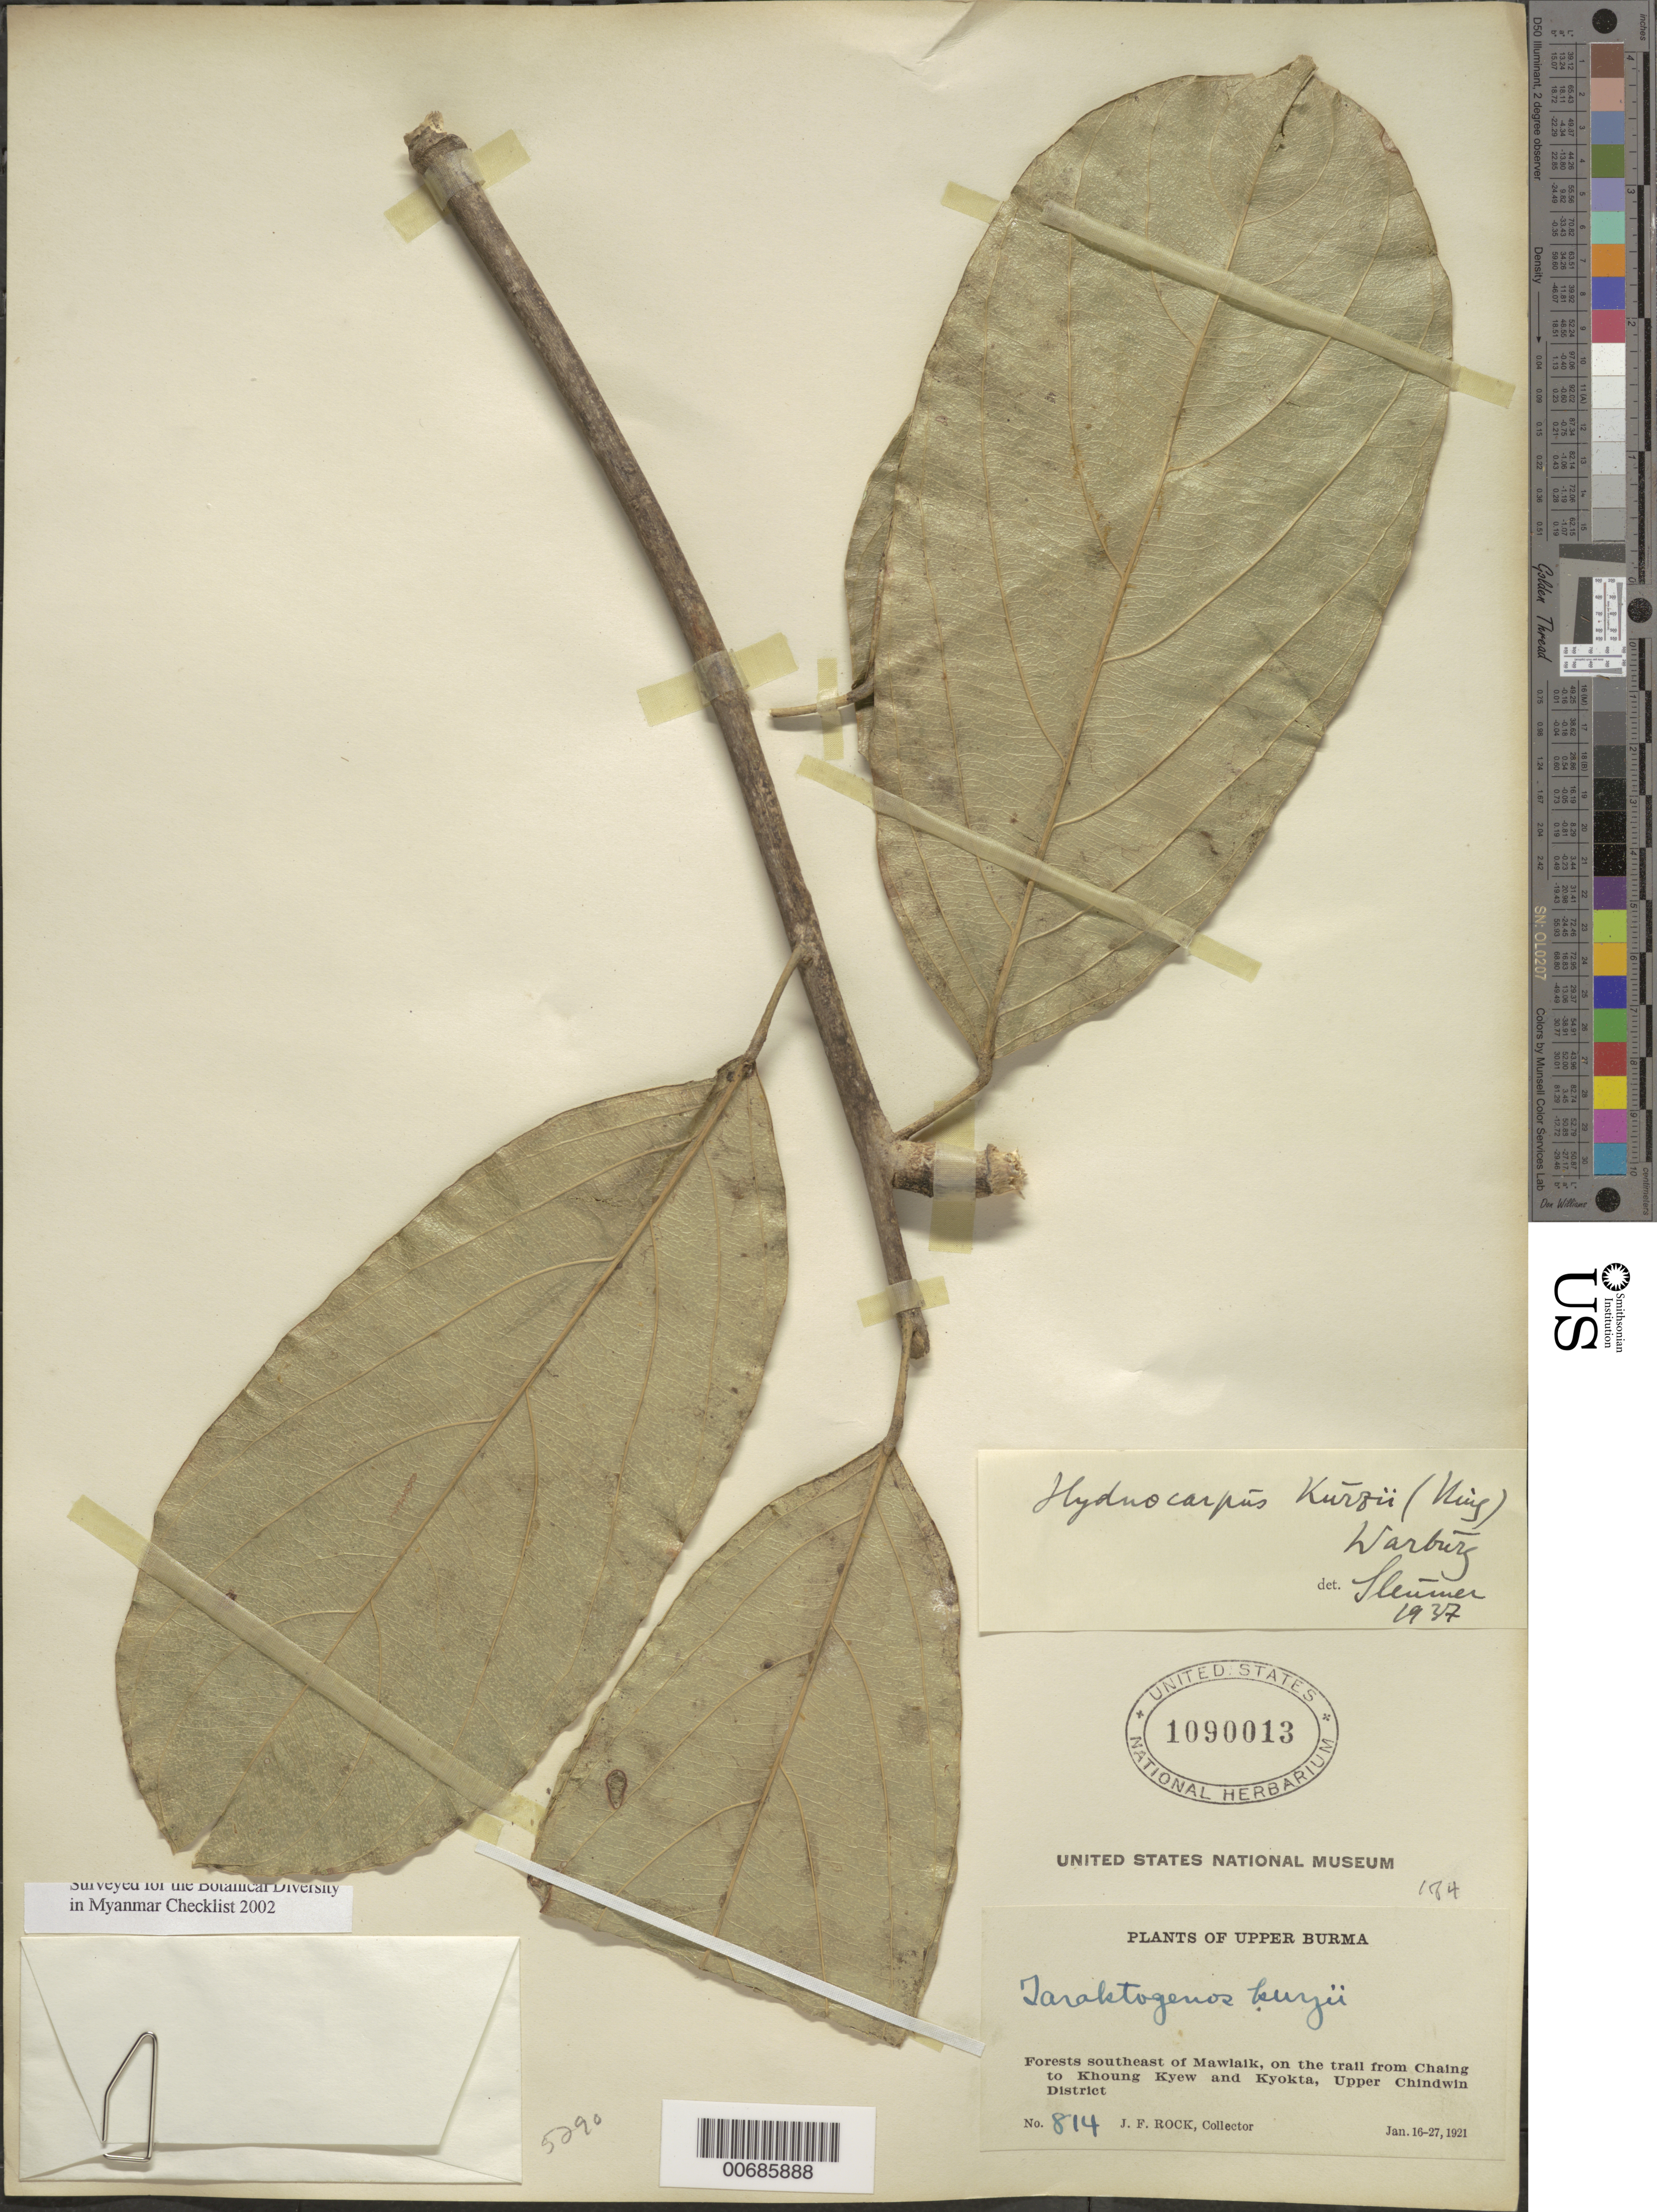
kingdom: Plantae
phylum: Tracheophyta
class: Magnoliopsida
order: Malpighiales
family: Achariaceae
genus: Hydnocarpus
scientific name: Hydnocarpus kurzii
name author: (King) Warb.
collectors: J. F. Rock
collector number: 814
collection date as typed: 16 Jan 1921 to 27 Jan 1921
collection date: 1921-01-16/1921-01-27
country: Myanmar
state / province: Sagaing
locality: Upper Chindwin Dist., Mawlaik, SE of, trail from Chaing to Khoung Kyew and Kyokta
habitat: Forest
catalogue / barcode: US 1090013